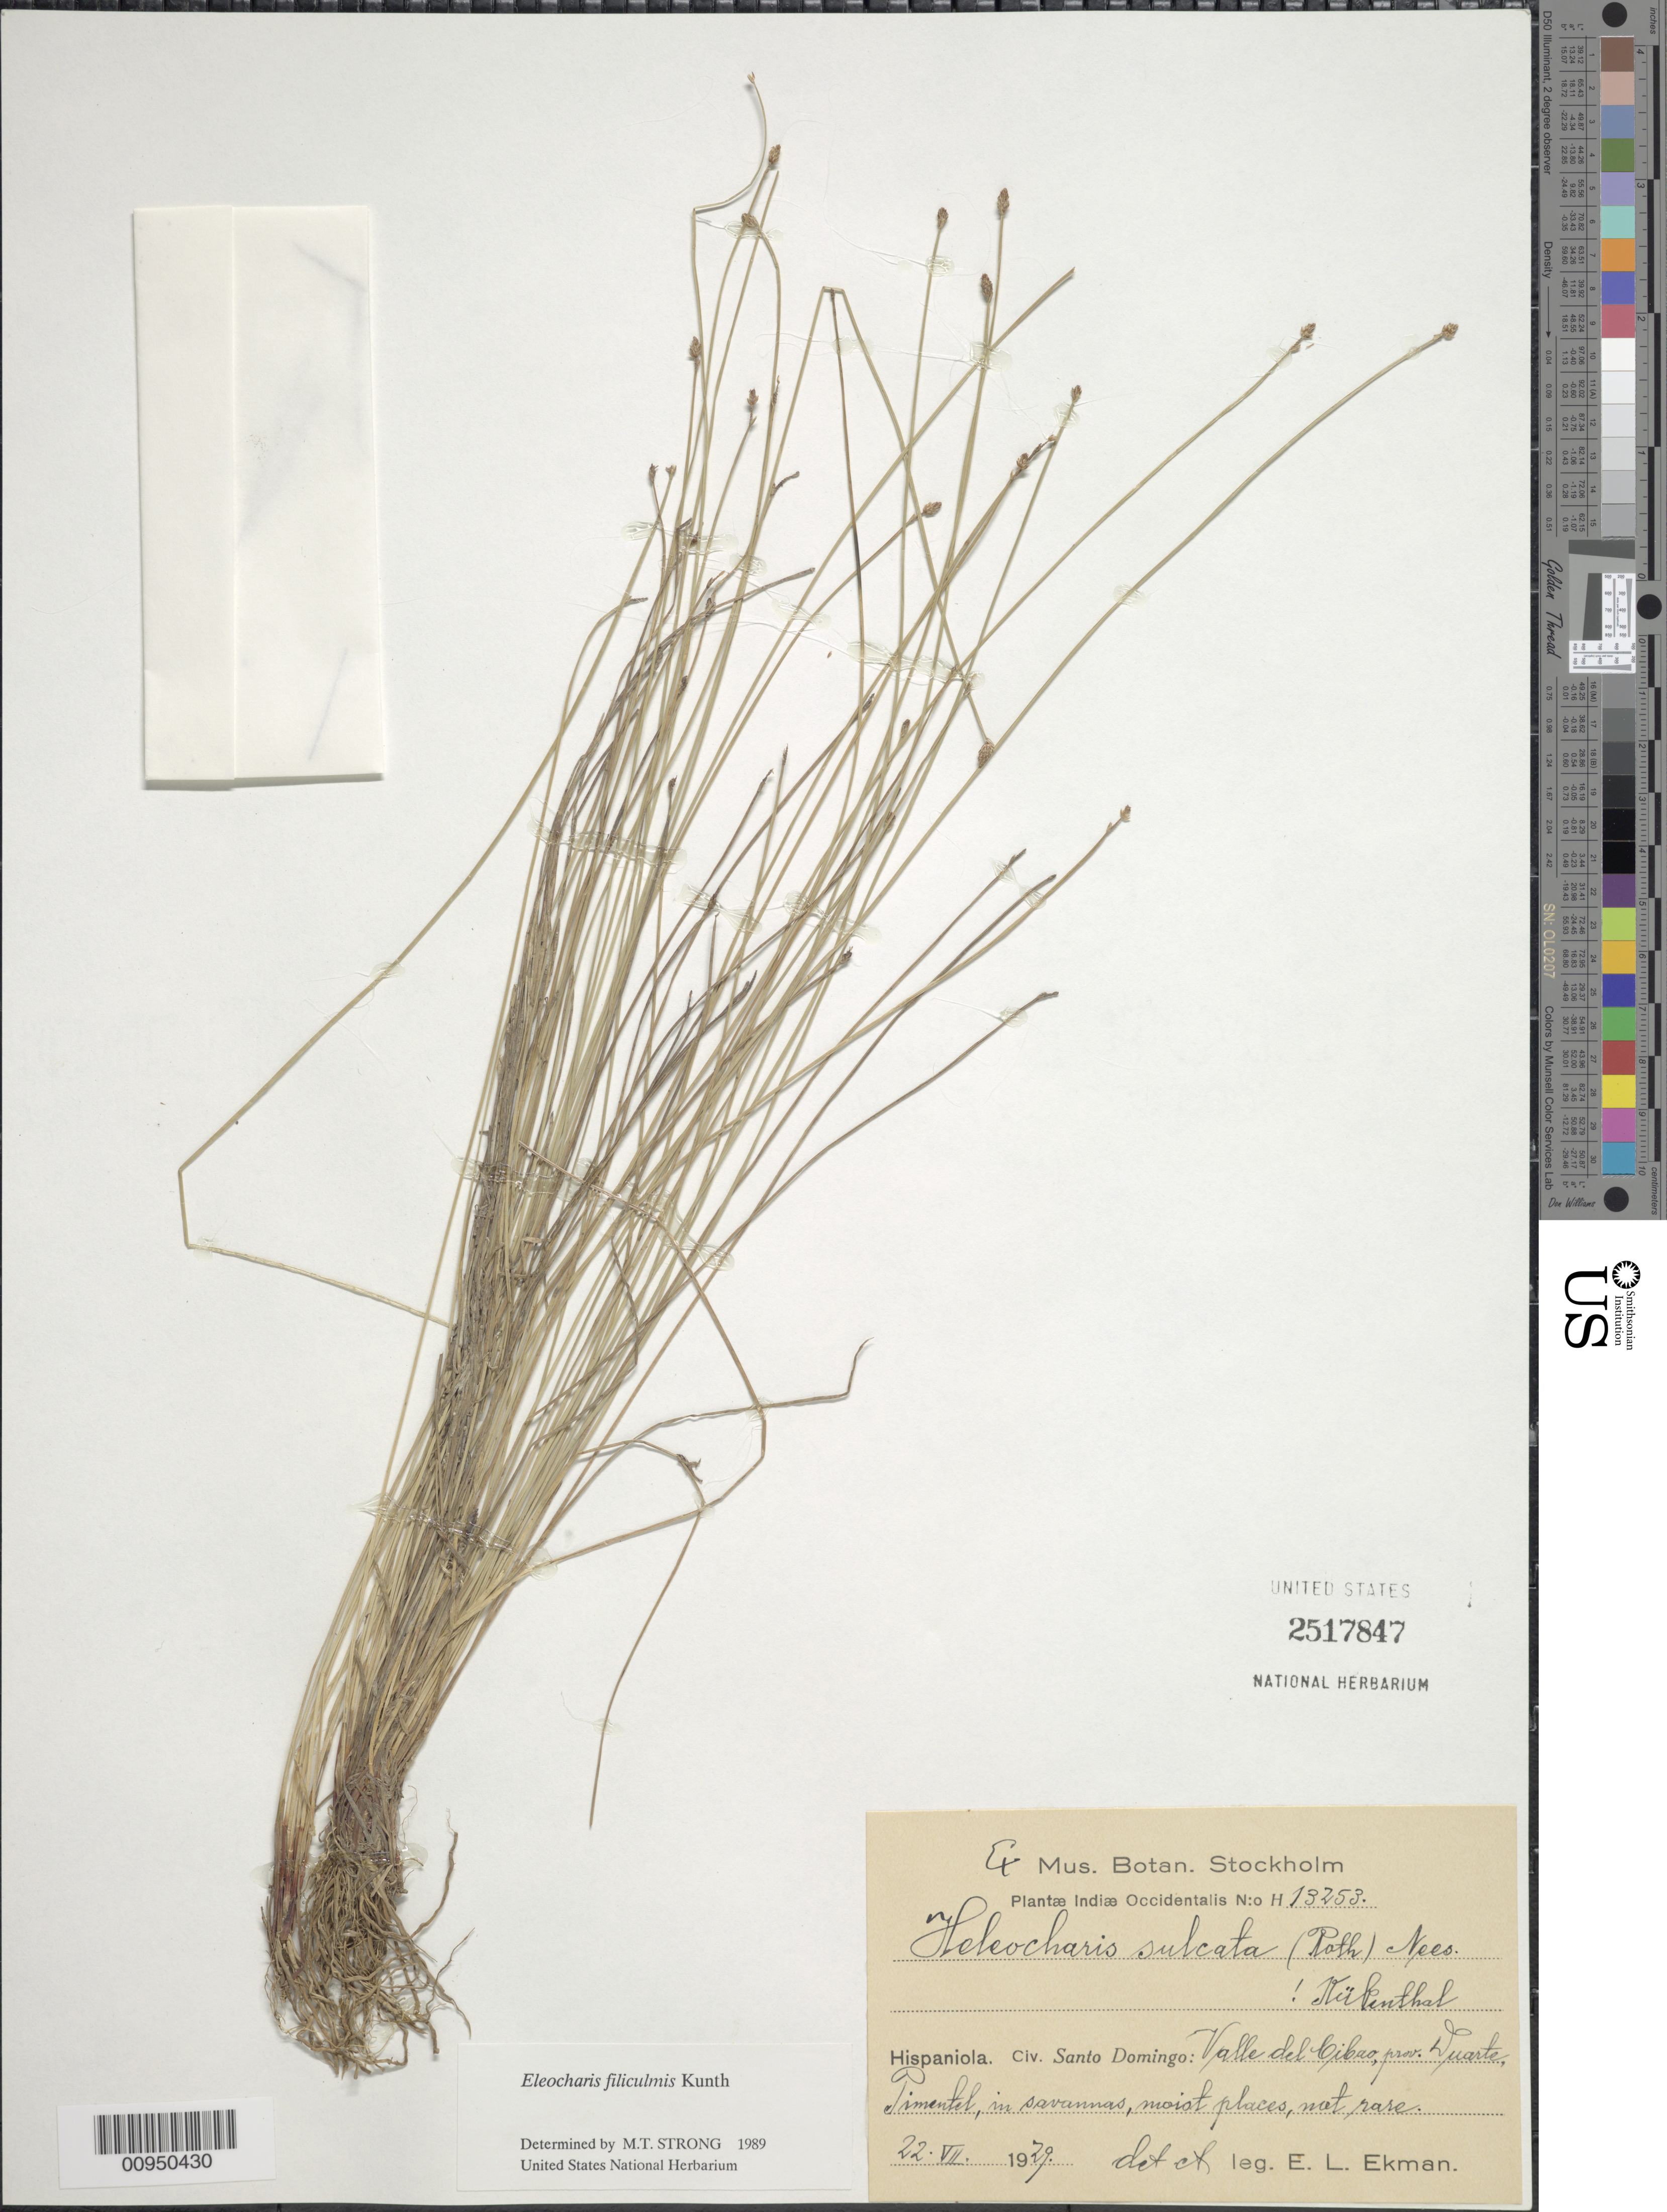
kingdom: Plantae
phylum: Tracheophyta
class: Liliopsida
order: Poales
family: Cyperaceae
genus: Eleocharis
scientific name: Eleocharis filiculmis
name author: Kunth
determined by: Strong, M. T., (US), Smithsonian Institution - National Museum of Natural History (UNITED STATES)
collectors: E. L. Ekman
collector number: H 13258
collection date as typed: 22 Jul 1929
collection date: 1929-07-22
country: Dominican Republic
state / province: Duarte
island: Hispaniola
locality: Valle del Cibao, Pimentel, savannas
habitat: In savannas, moist places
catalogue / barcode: US 2517847